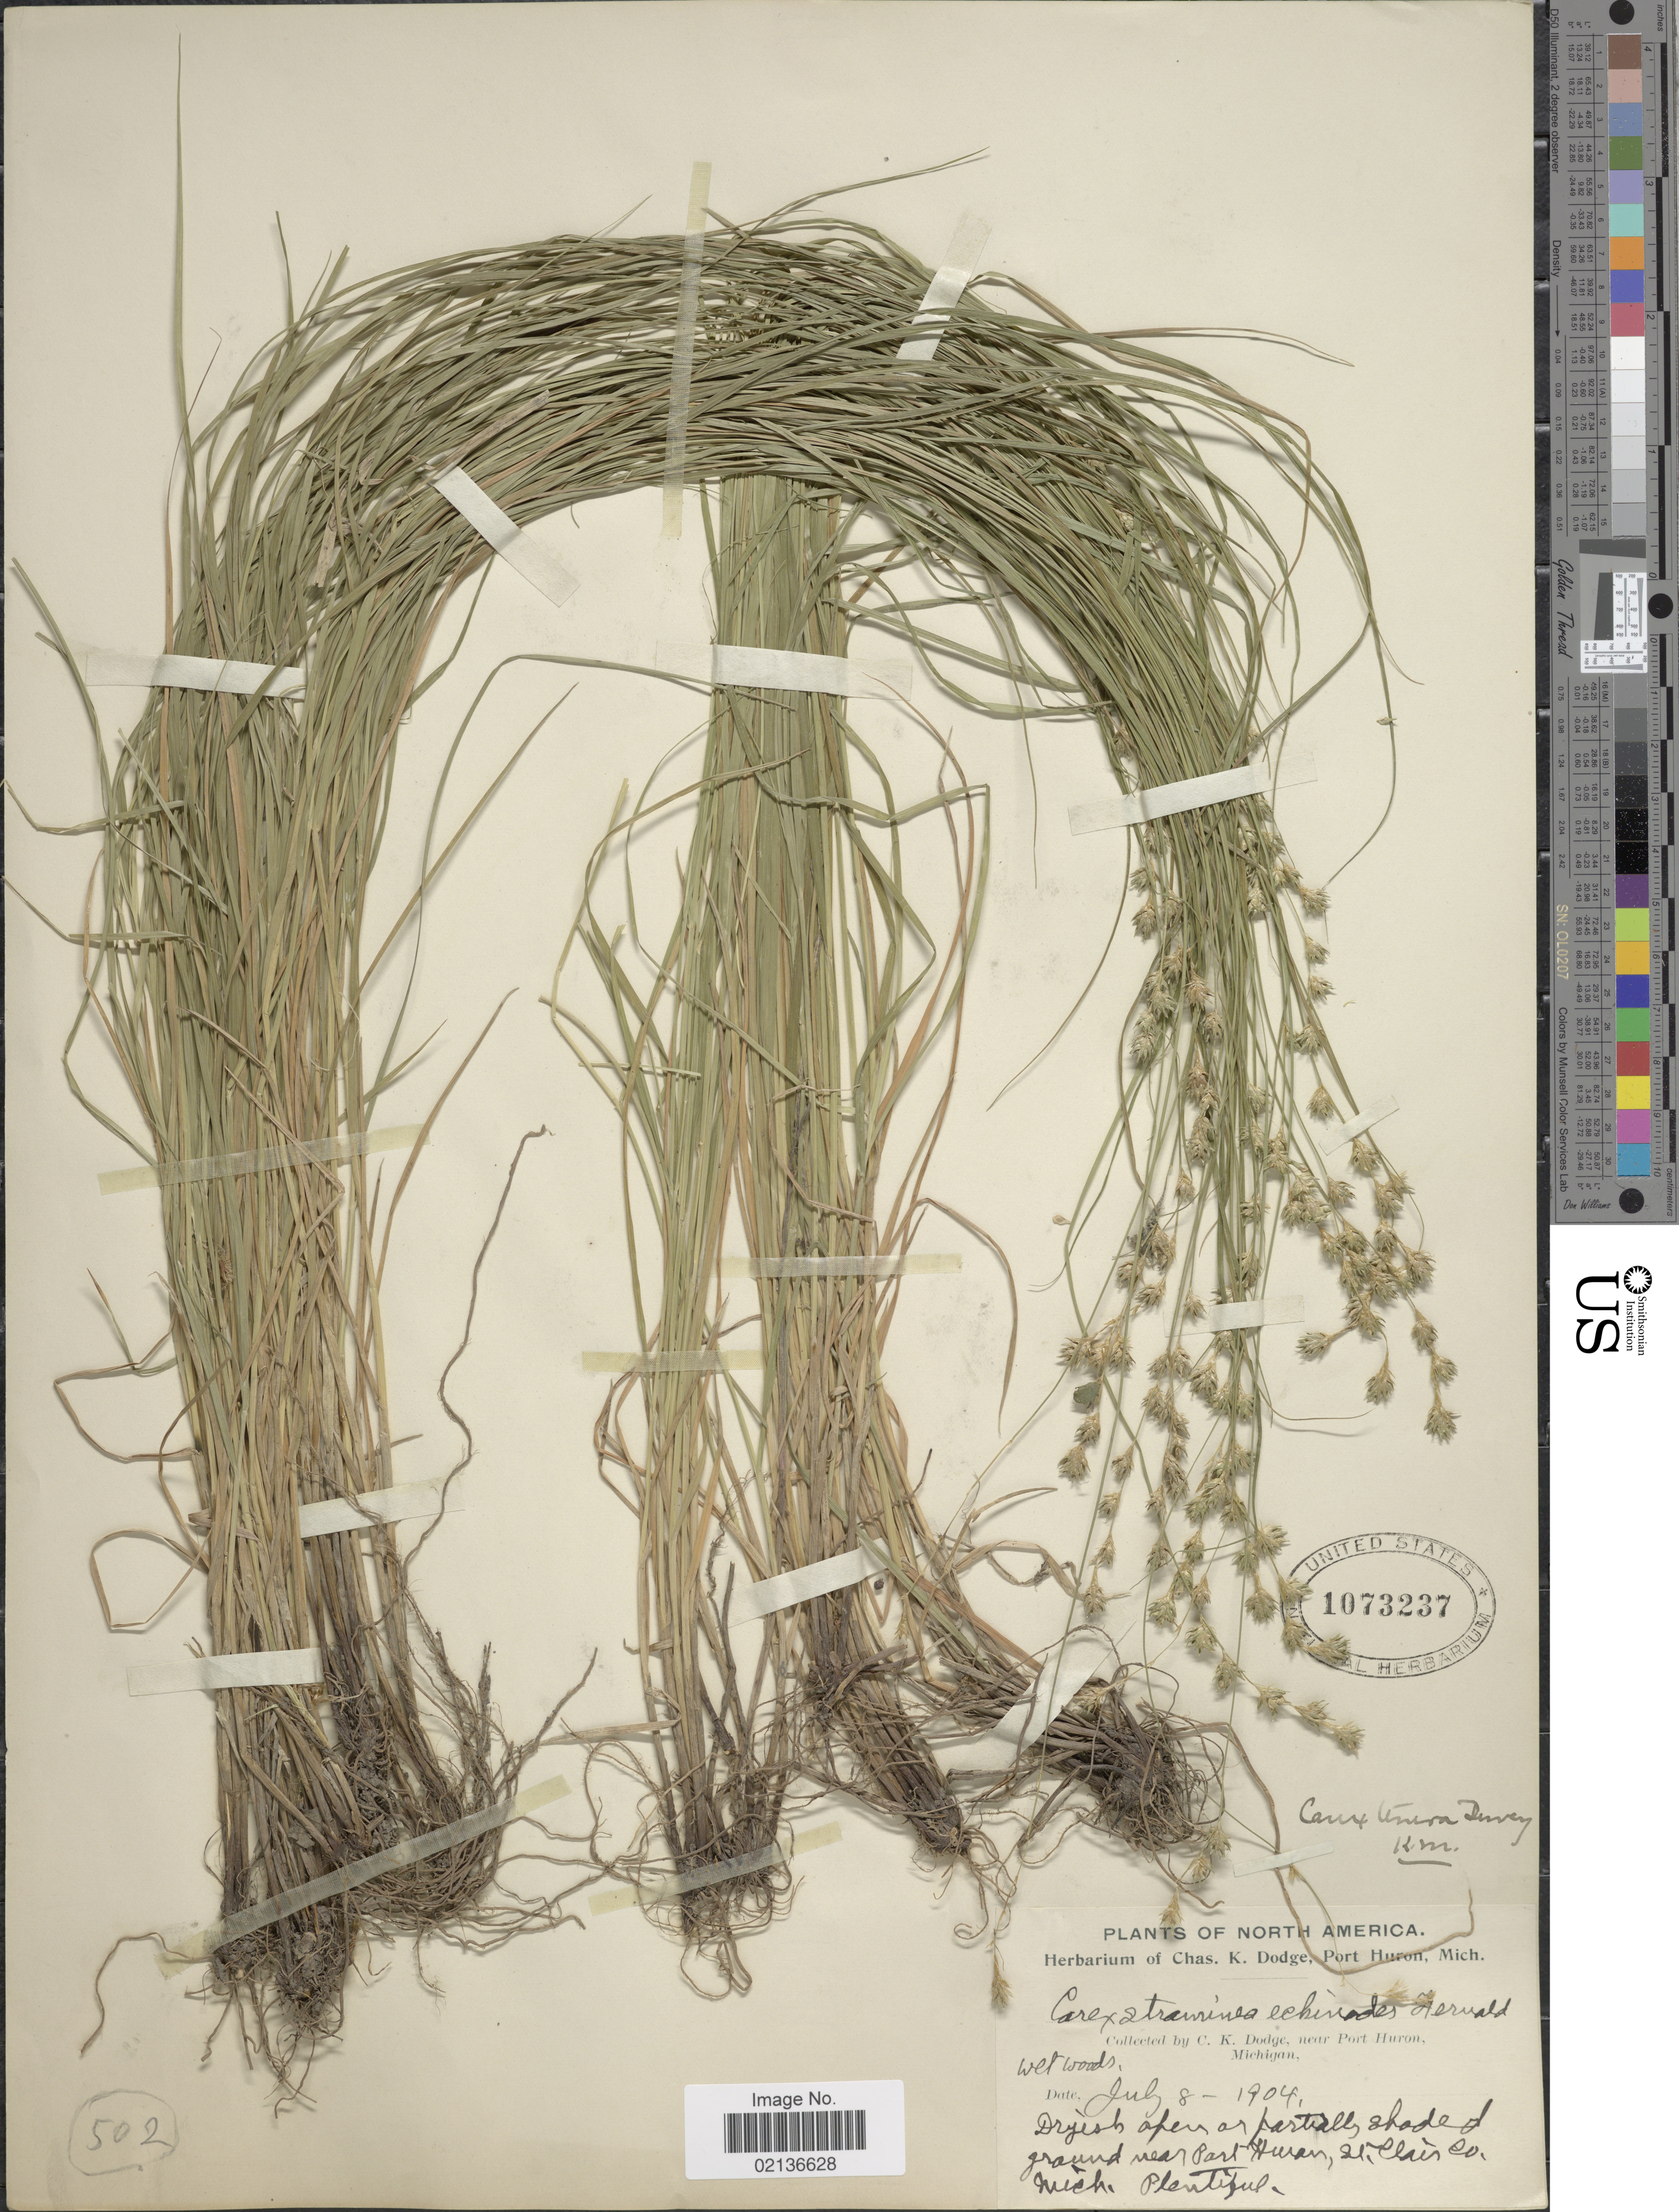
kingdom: Plantae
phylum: Tracheophyta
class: Liliopsida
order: Poales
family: Cyperaceae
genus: Carex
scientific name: Carex echinodes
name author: (Fernald) P. Rothr. et al.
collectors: C. Dodge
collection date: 1904-07-08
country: United States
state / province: Michigan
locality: Near Port Huron, Michigan, St. Clair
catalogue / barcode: US 1073237